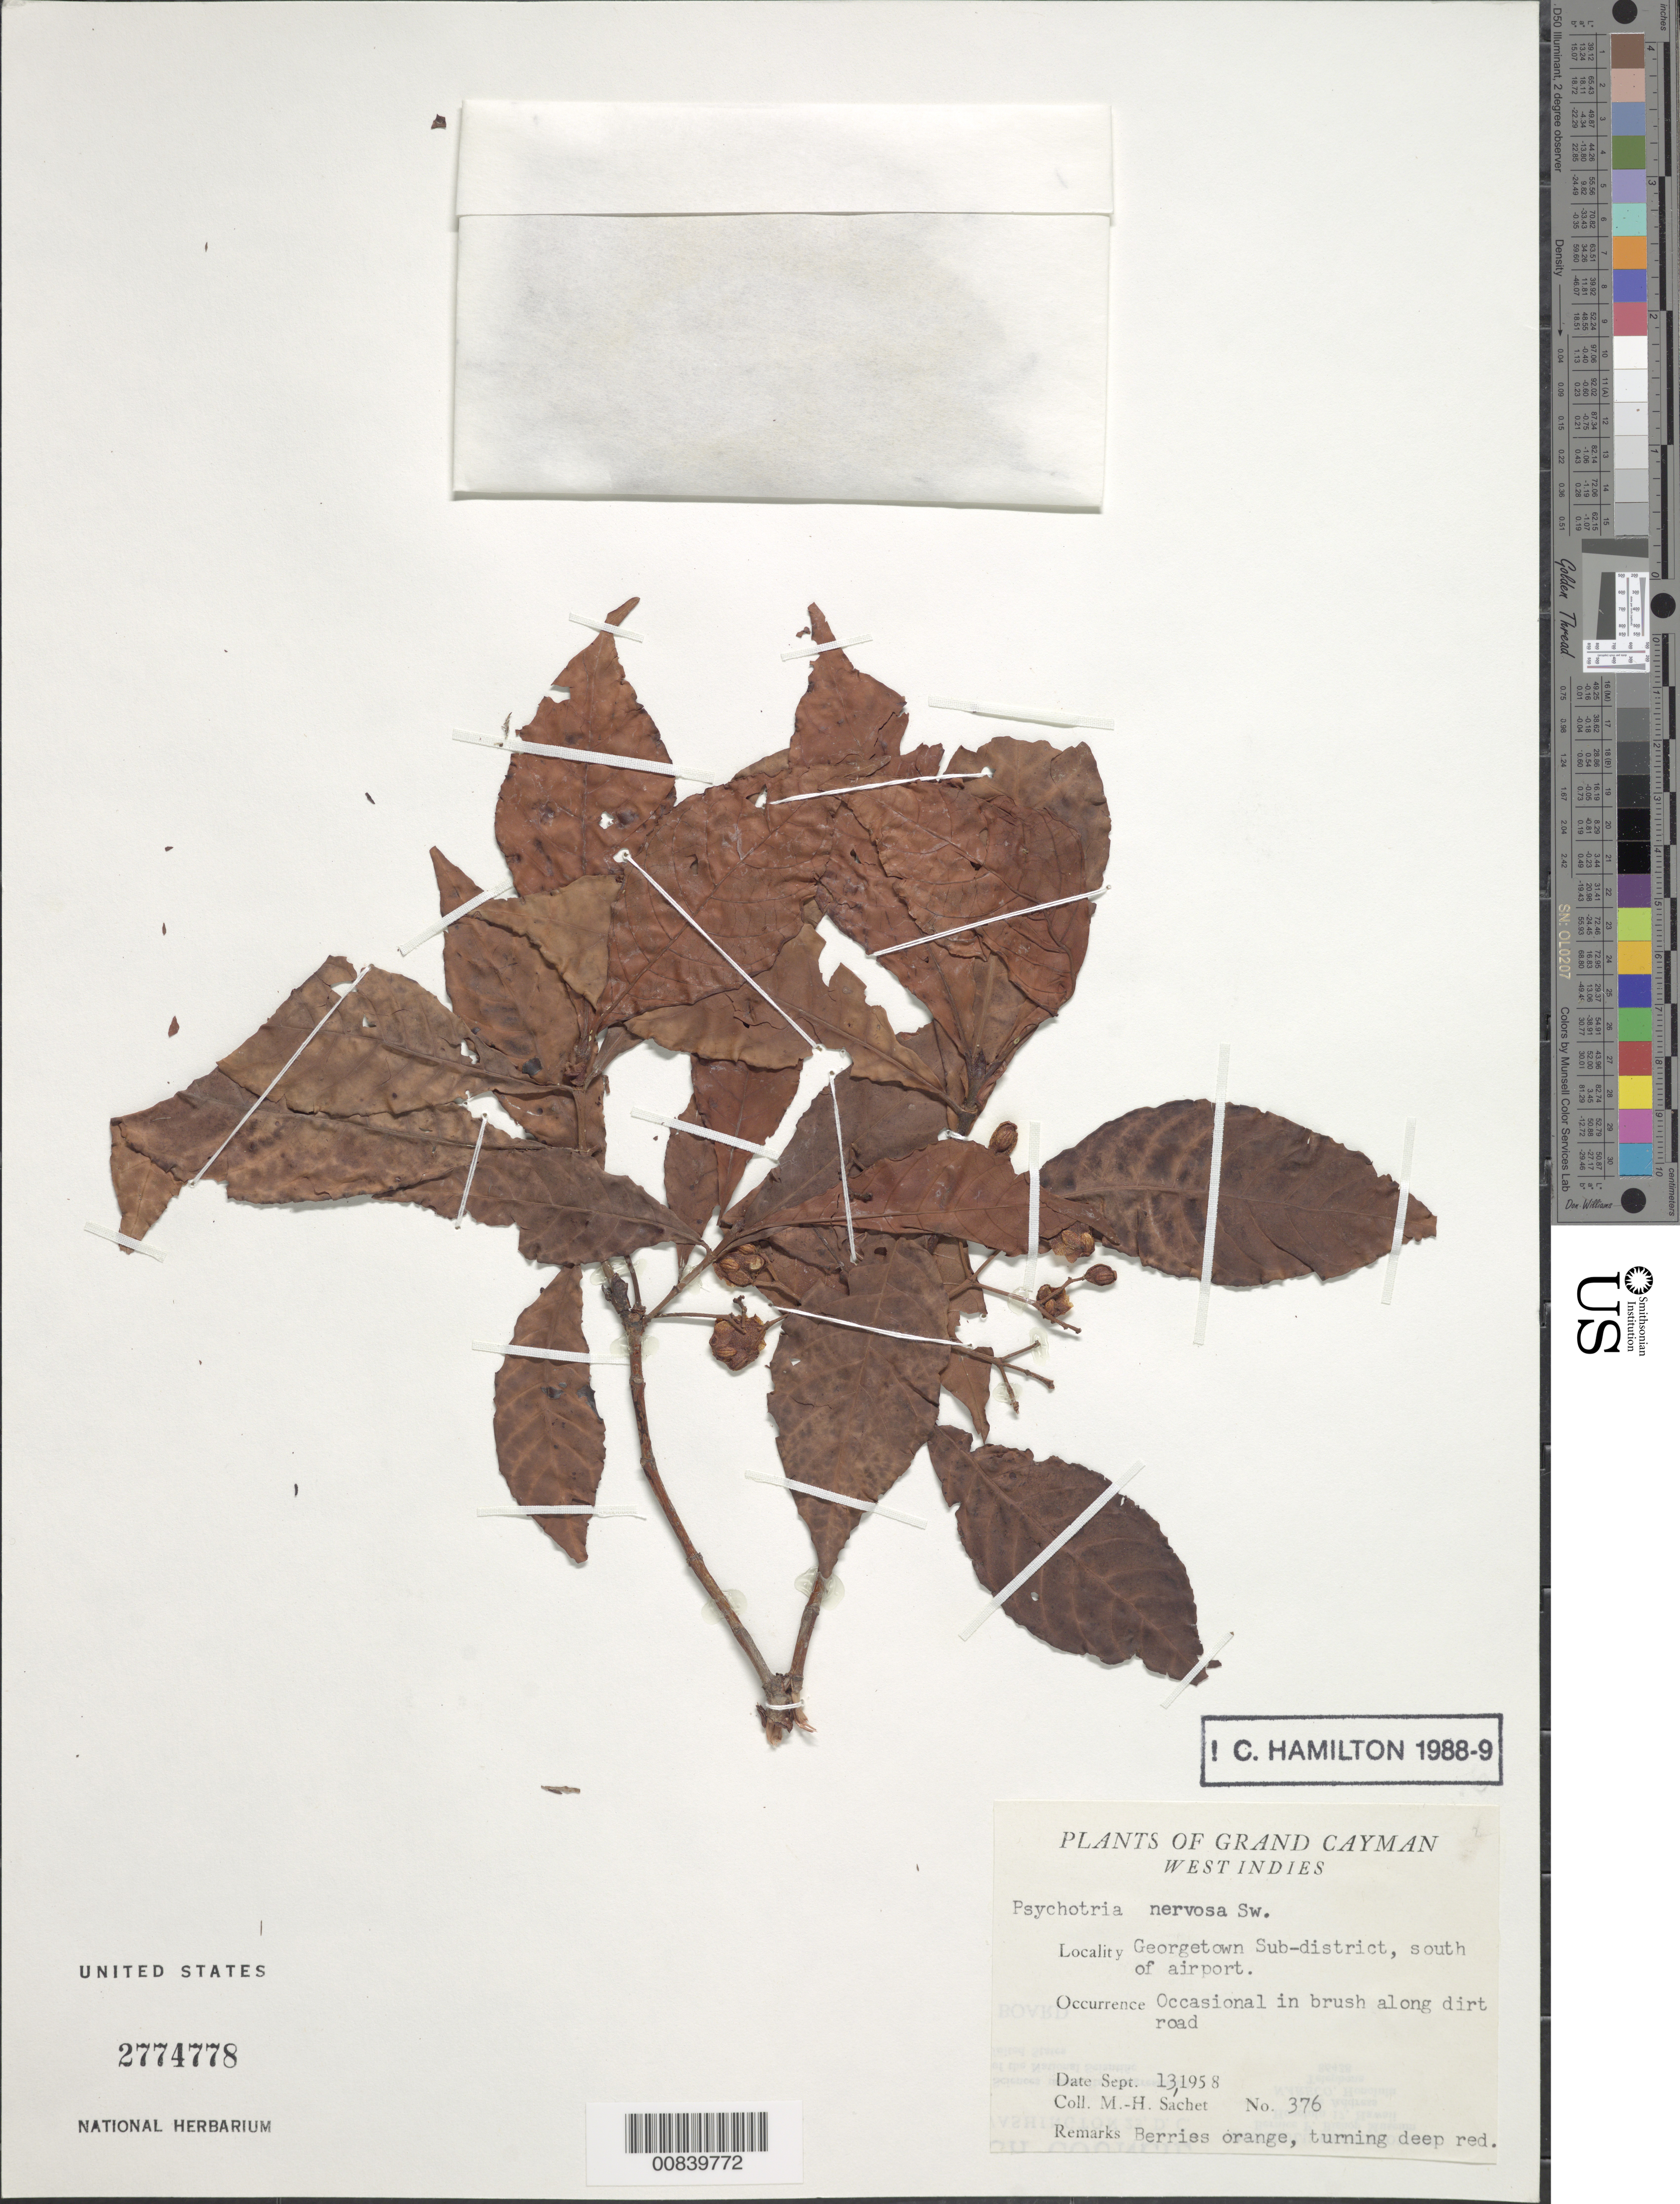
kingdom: Plantae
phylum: Tracheophyta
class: Magnoliopsida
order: Gentianales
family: Rubiaceae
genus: Psychotria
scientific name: Psychotria nervosa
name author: Sw.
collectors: M.-H. Sachet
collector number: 376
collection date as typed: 13 Sep 1958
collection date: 1958-09-13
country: Cayman Islands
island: Grand Cayman Island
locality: Georgetown Sub-district, south of airport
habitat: Occasional in brush along dirt road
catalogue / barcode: US 2774778